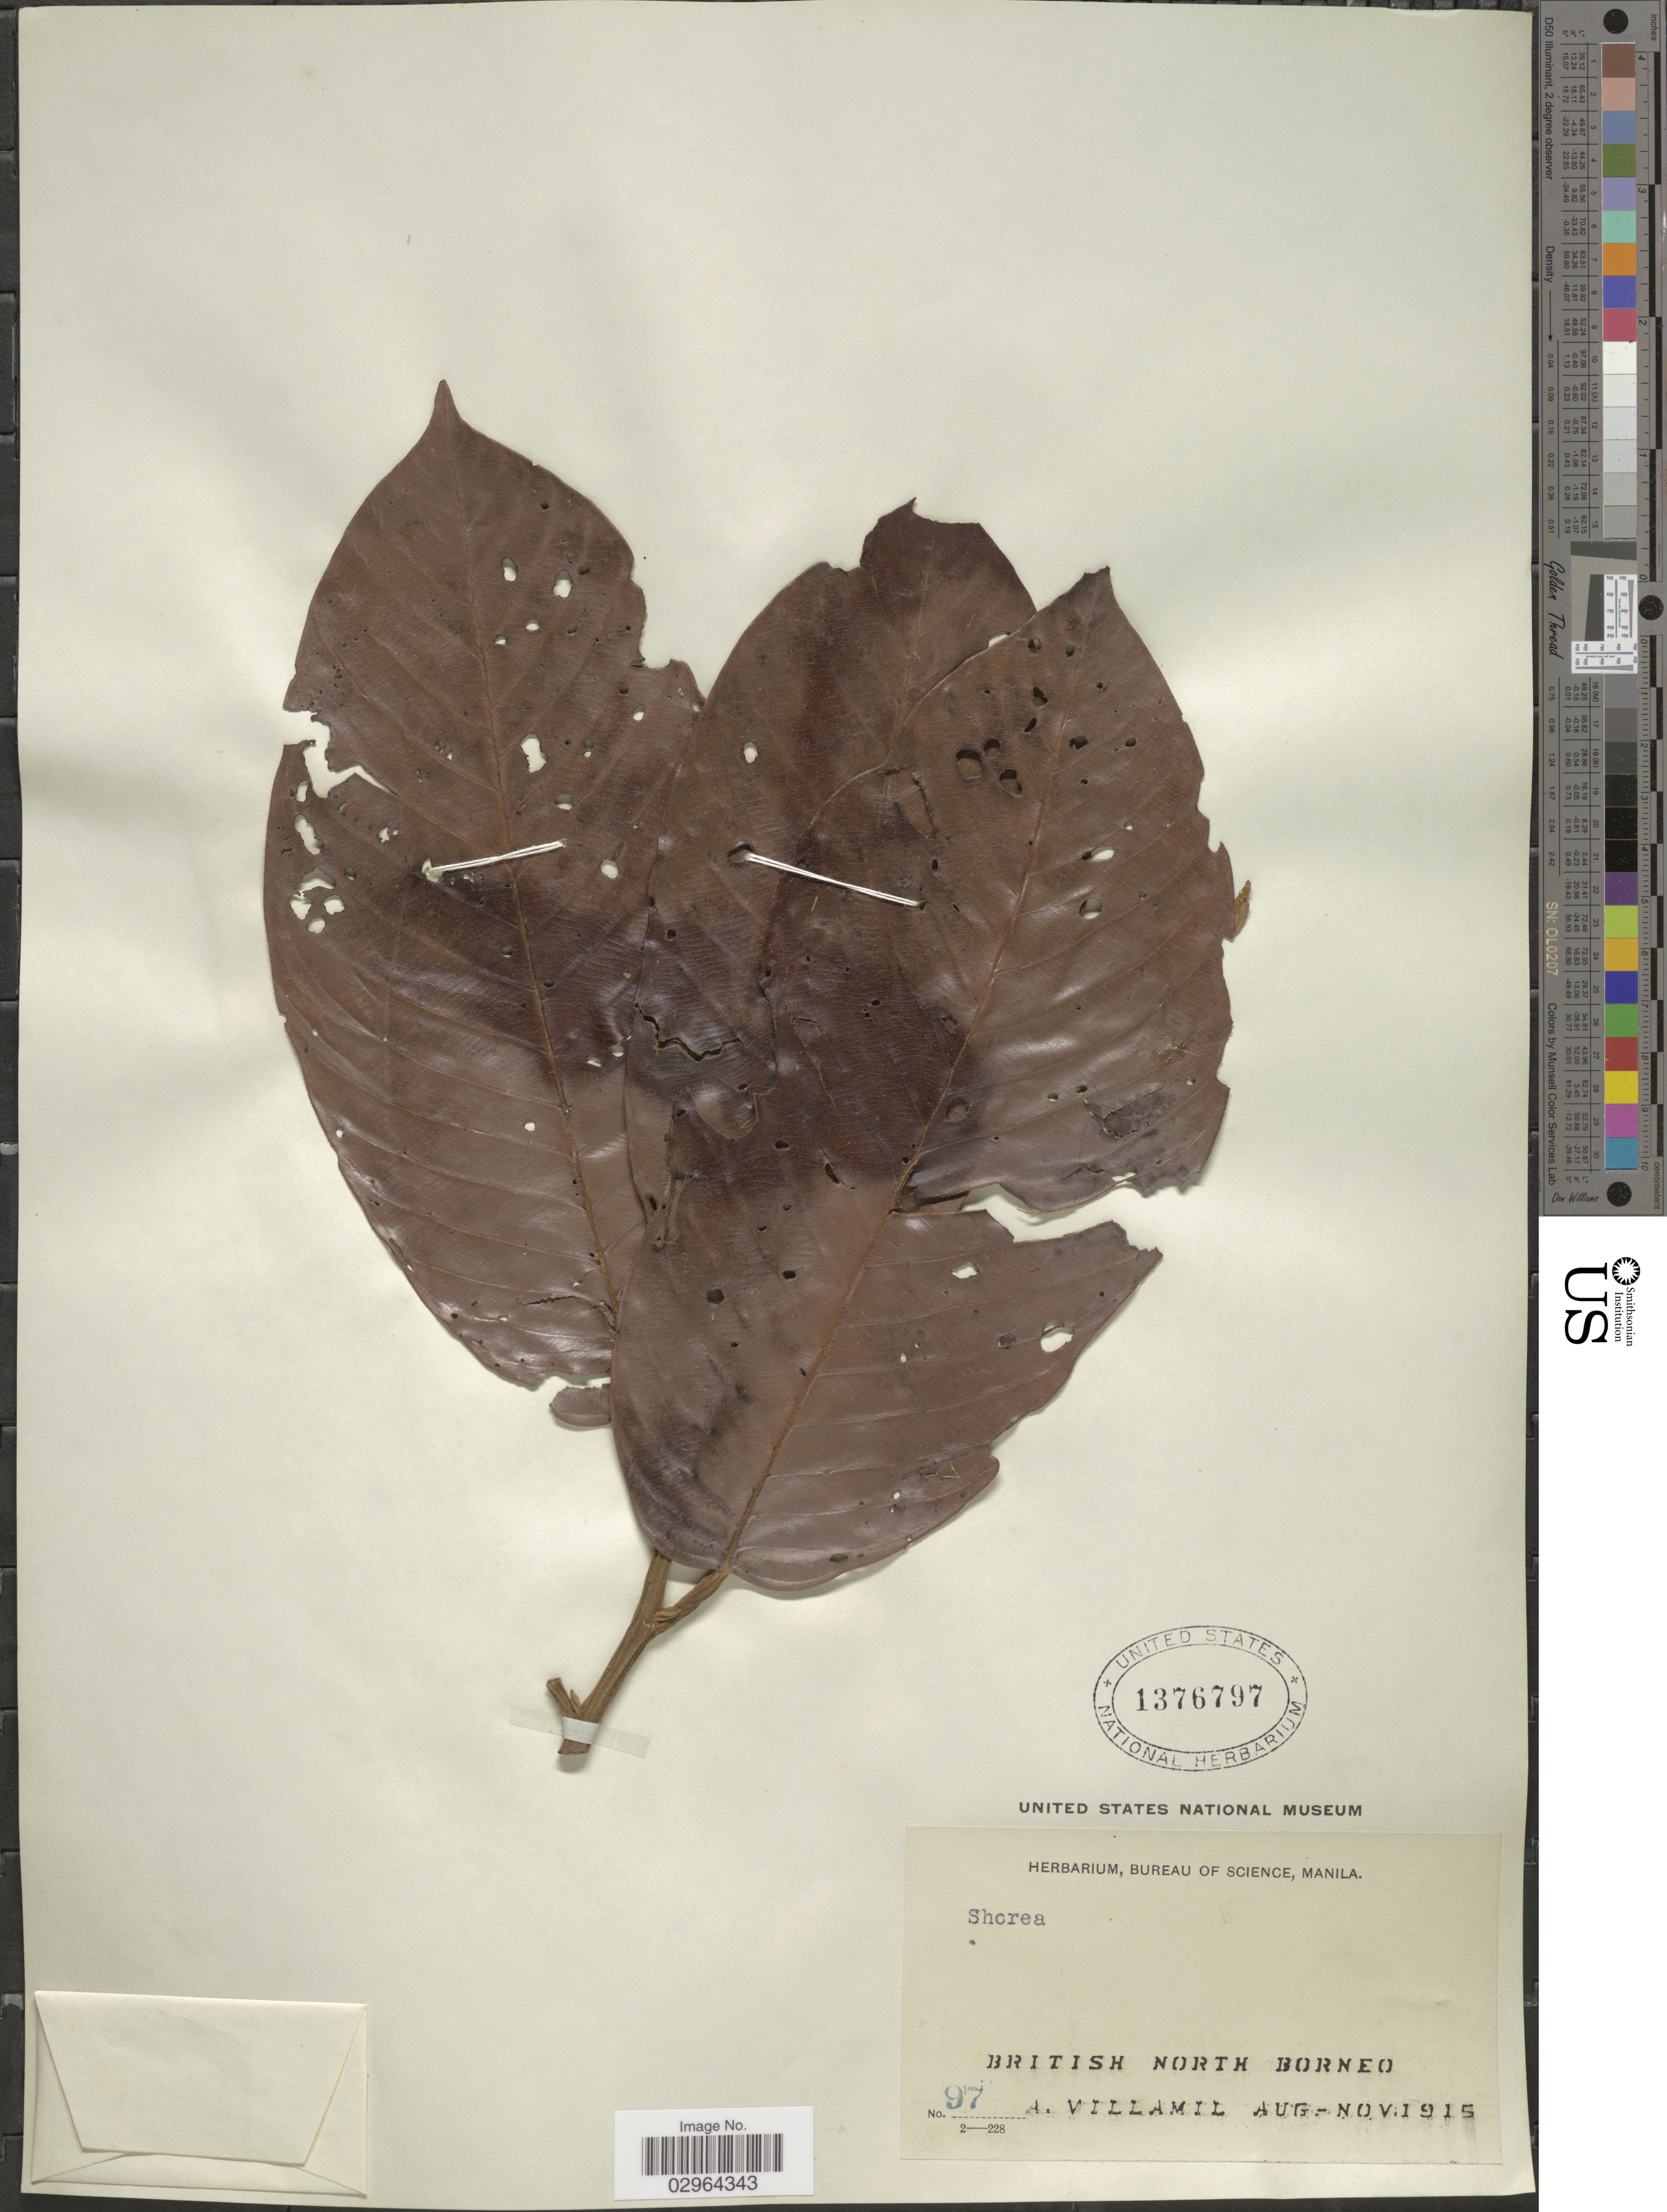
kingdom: Plantae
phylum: Tracheophyta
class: Magnoliopsida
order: Malvales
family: Dipterocarpaceae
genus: Shorea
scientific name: Shorea sp.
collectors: A. Villamil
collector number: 97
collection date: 1915-08/1915-11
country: Malaysia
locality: British North Borneo.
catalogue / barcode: US 1376797